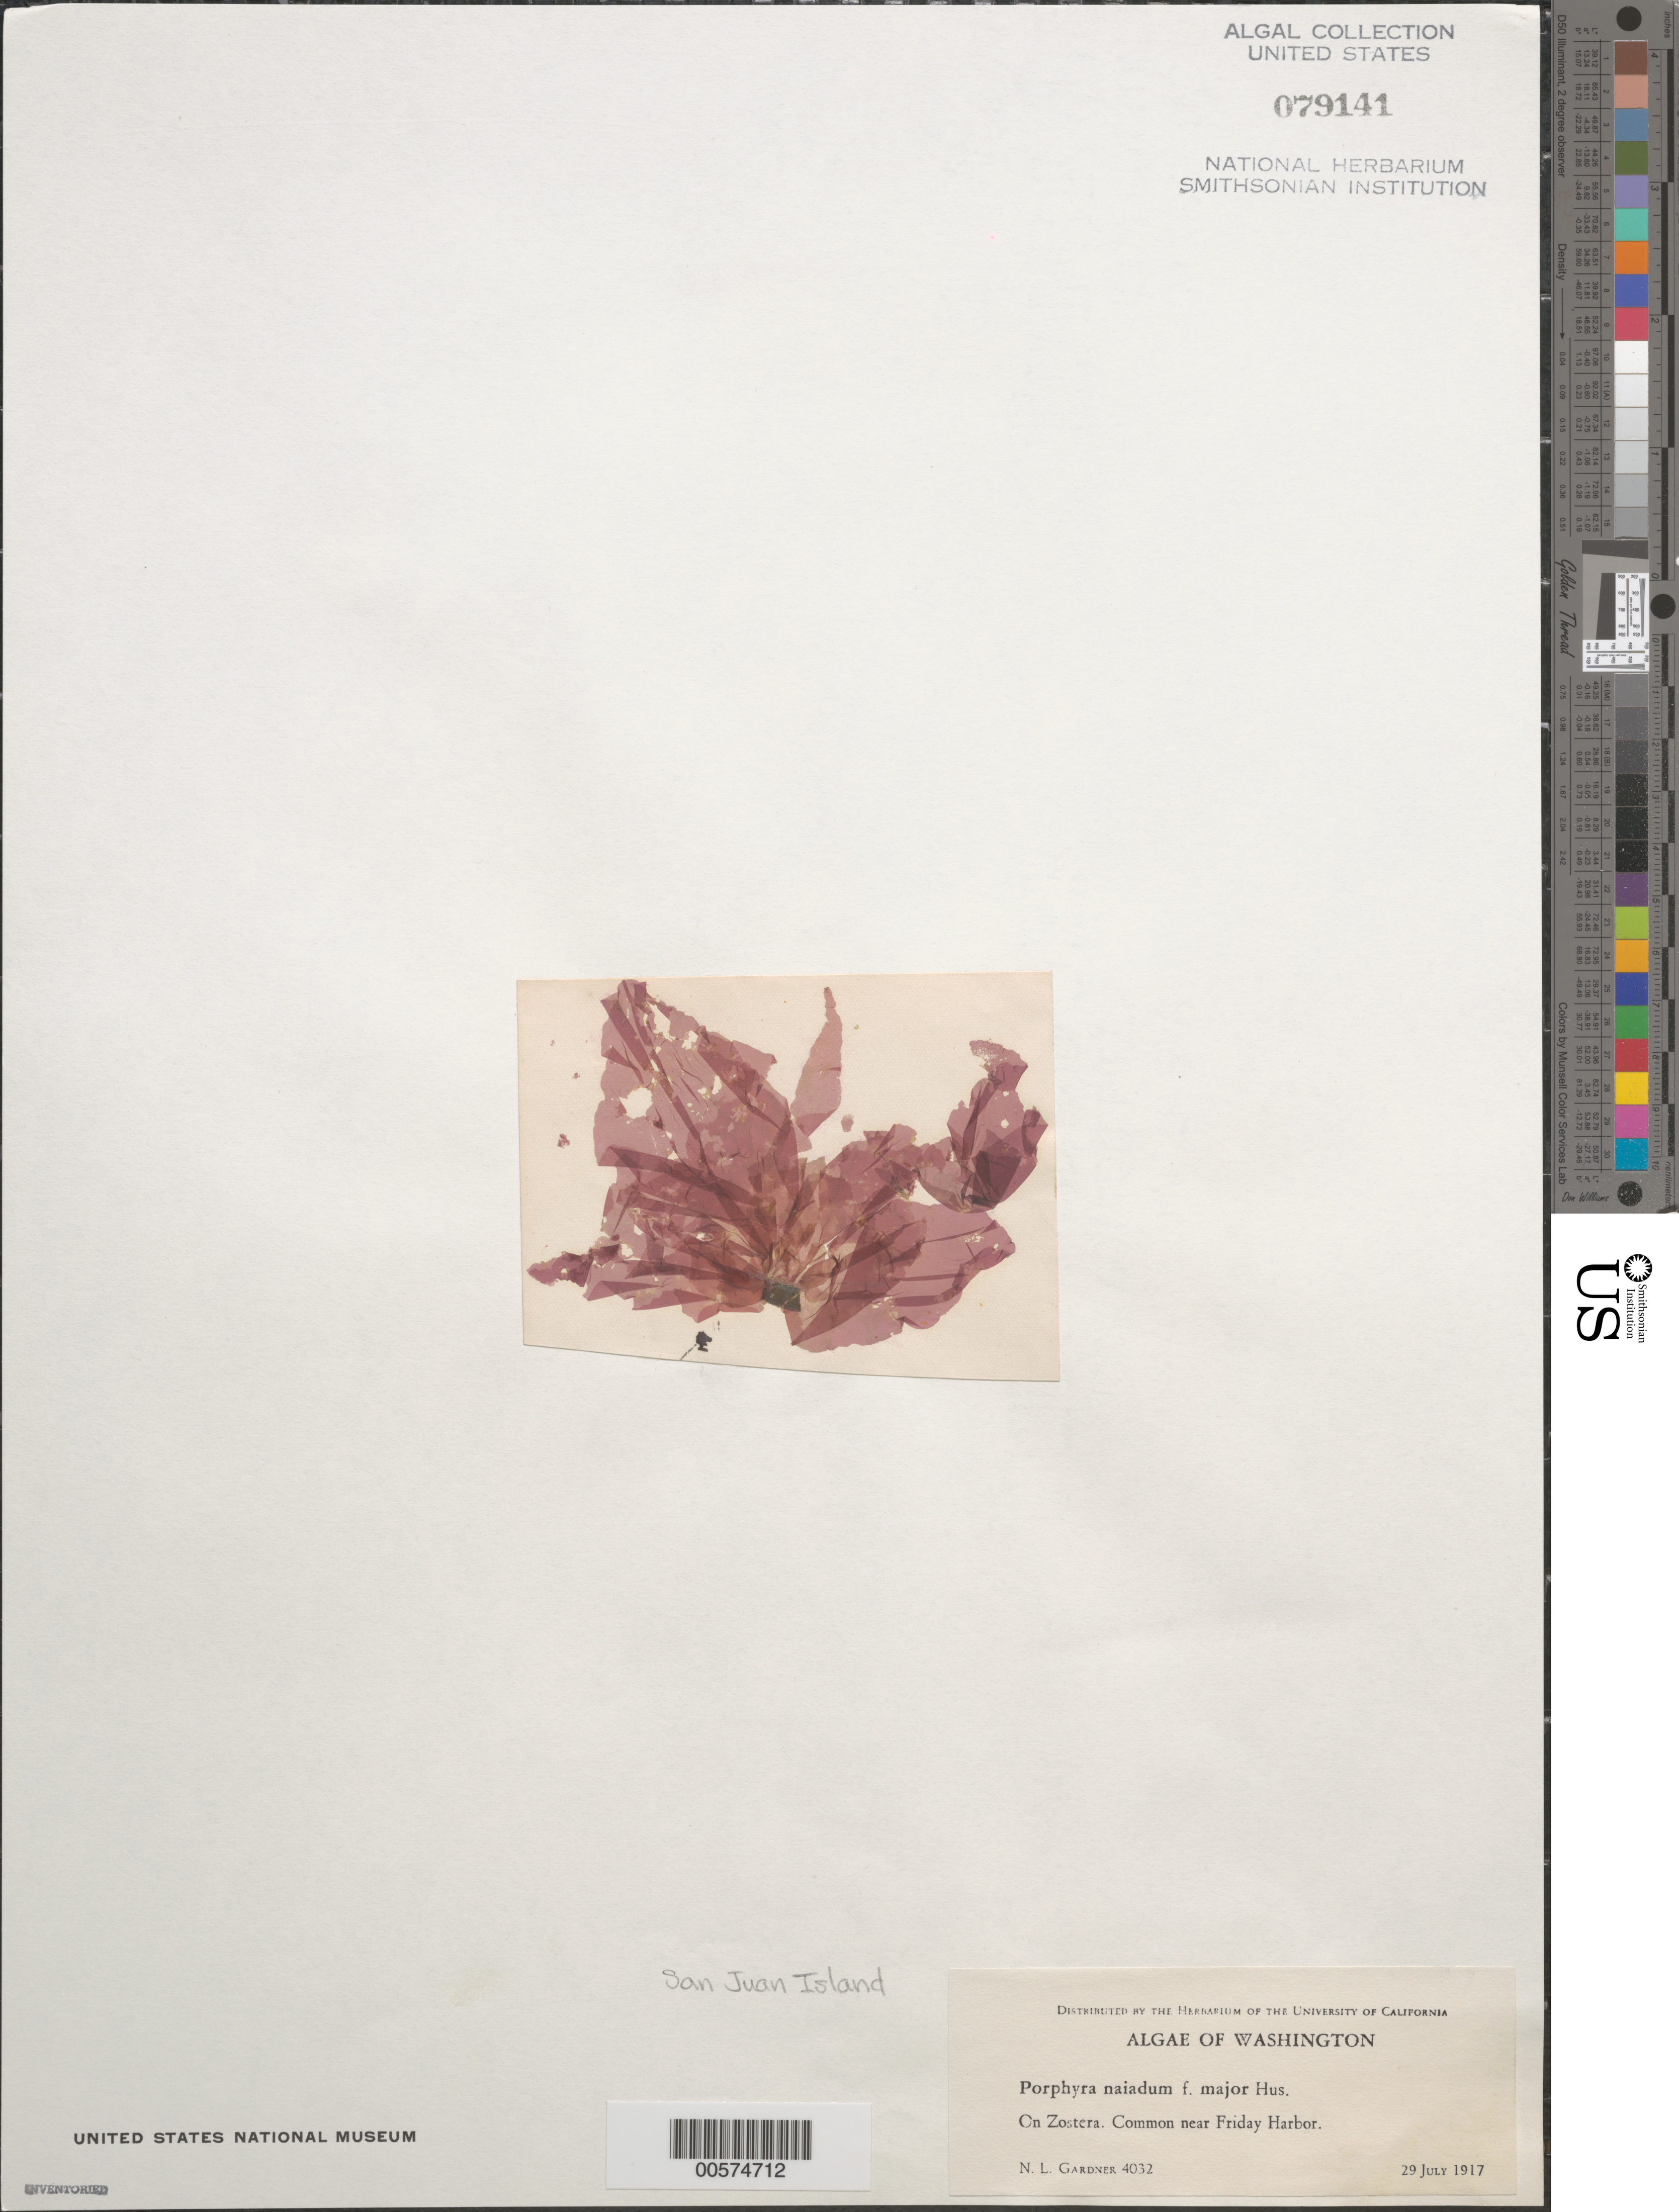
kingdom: Plantae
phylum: Rhodophyta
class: Compsopogonophyceae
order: Erythropeltidales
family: Erythrotrichiaceae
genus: Smithora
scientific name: Smithora naiadum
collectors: N. Gardner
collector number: NLG 4032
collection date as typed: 29 Jul 1917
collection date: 1917-07-29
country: United States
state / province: Washington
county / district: San Juan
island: San Juan Island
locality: Near Friday Hharbor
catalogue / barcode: US 79141